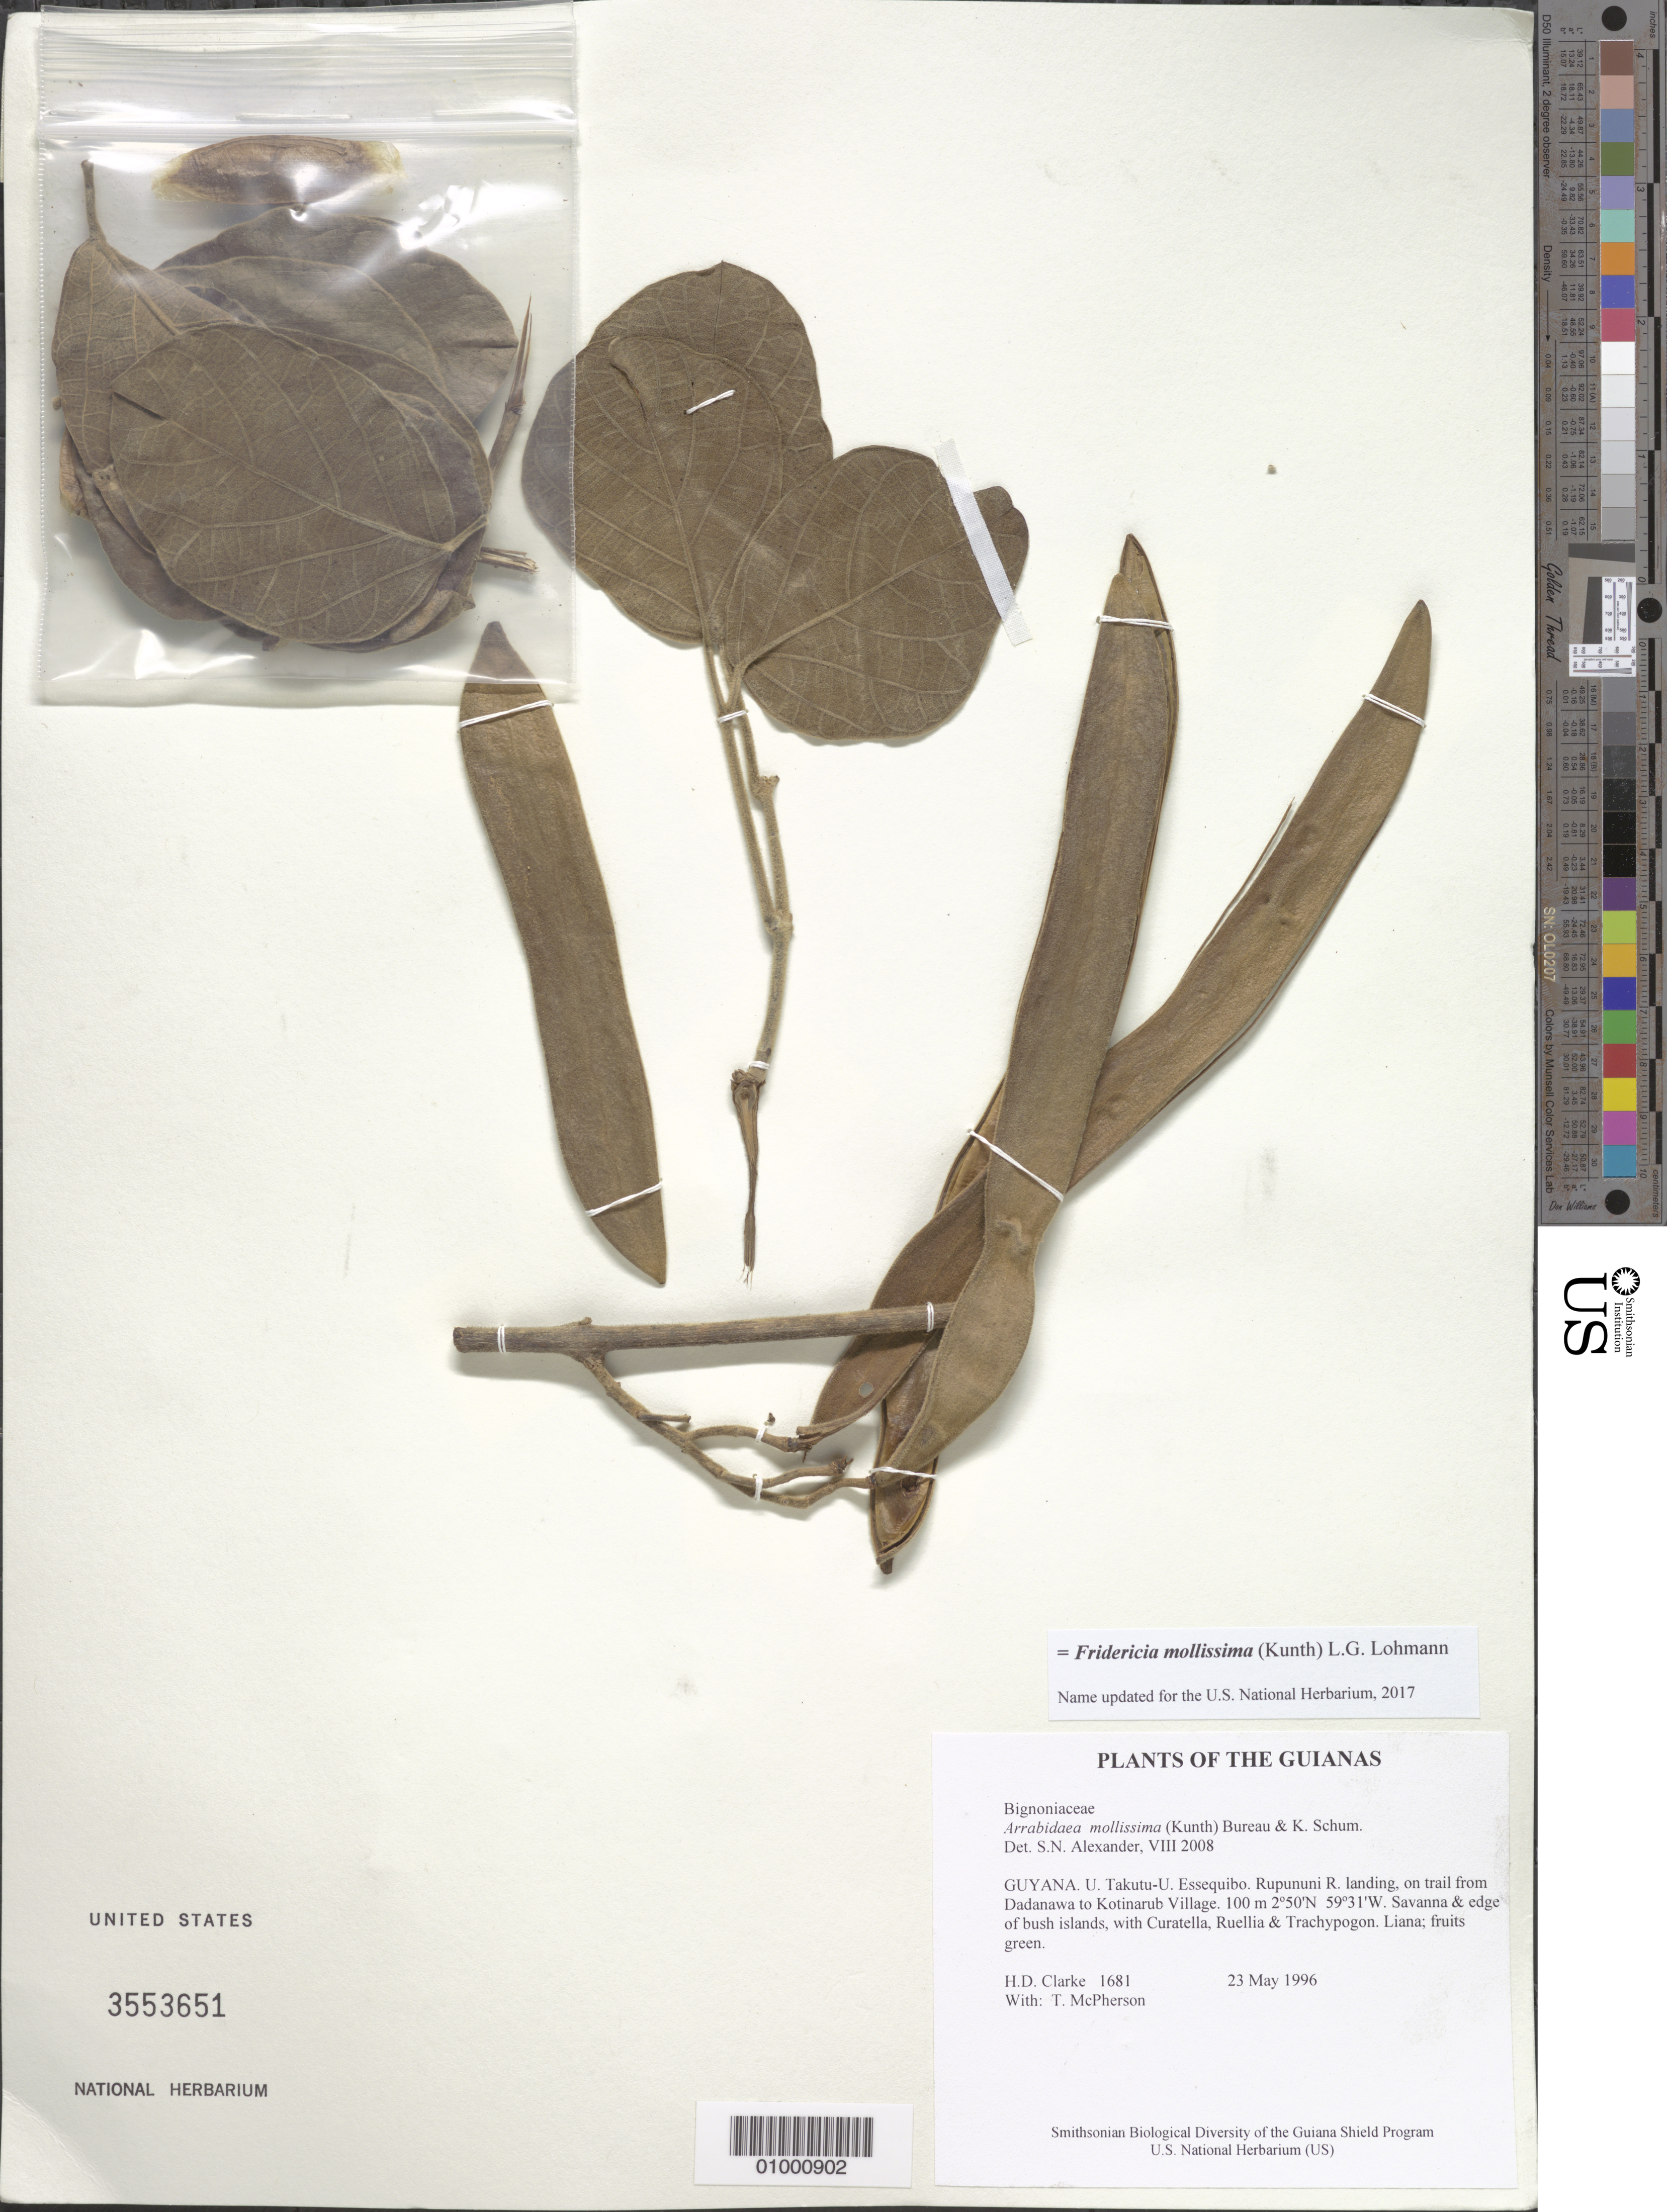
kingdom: Plantae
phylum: Tracheophyta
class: Magnoliopsida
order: Lamiales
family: Bignoniaceae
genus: Fridericia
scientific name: Fridericia mollissima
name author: (Kunth) L.G. Lohmann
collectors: H. D. Clarke & T. McPherson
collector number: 1681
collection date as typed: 23 May 1996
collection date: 1996-05-23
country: Guyana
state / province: U. Takutu-U. Essequibo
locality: Rupununi R. landing, on trail from Dadanawa to Kotinarub Village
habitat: Savanna & edge of bush islands, with Curatella, Ruellia & Trachypogon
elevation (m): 100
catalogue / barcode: US 3553651